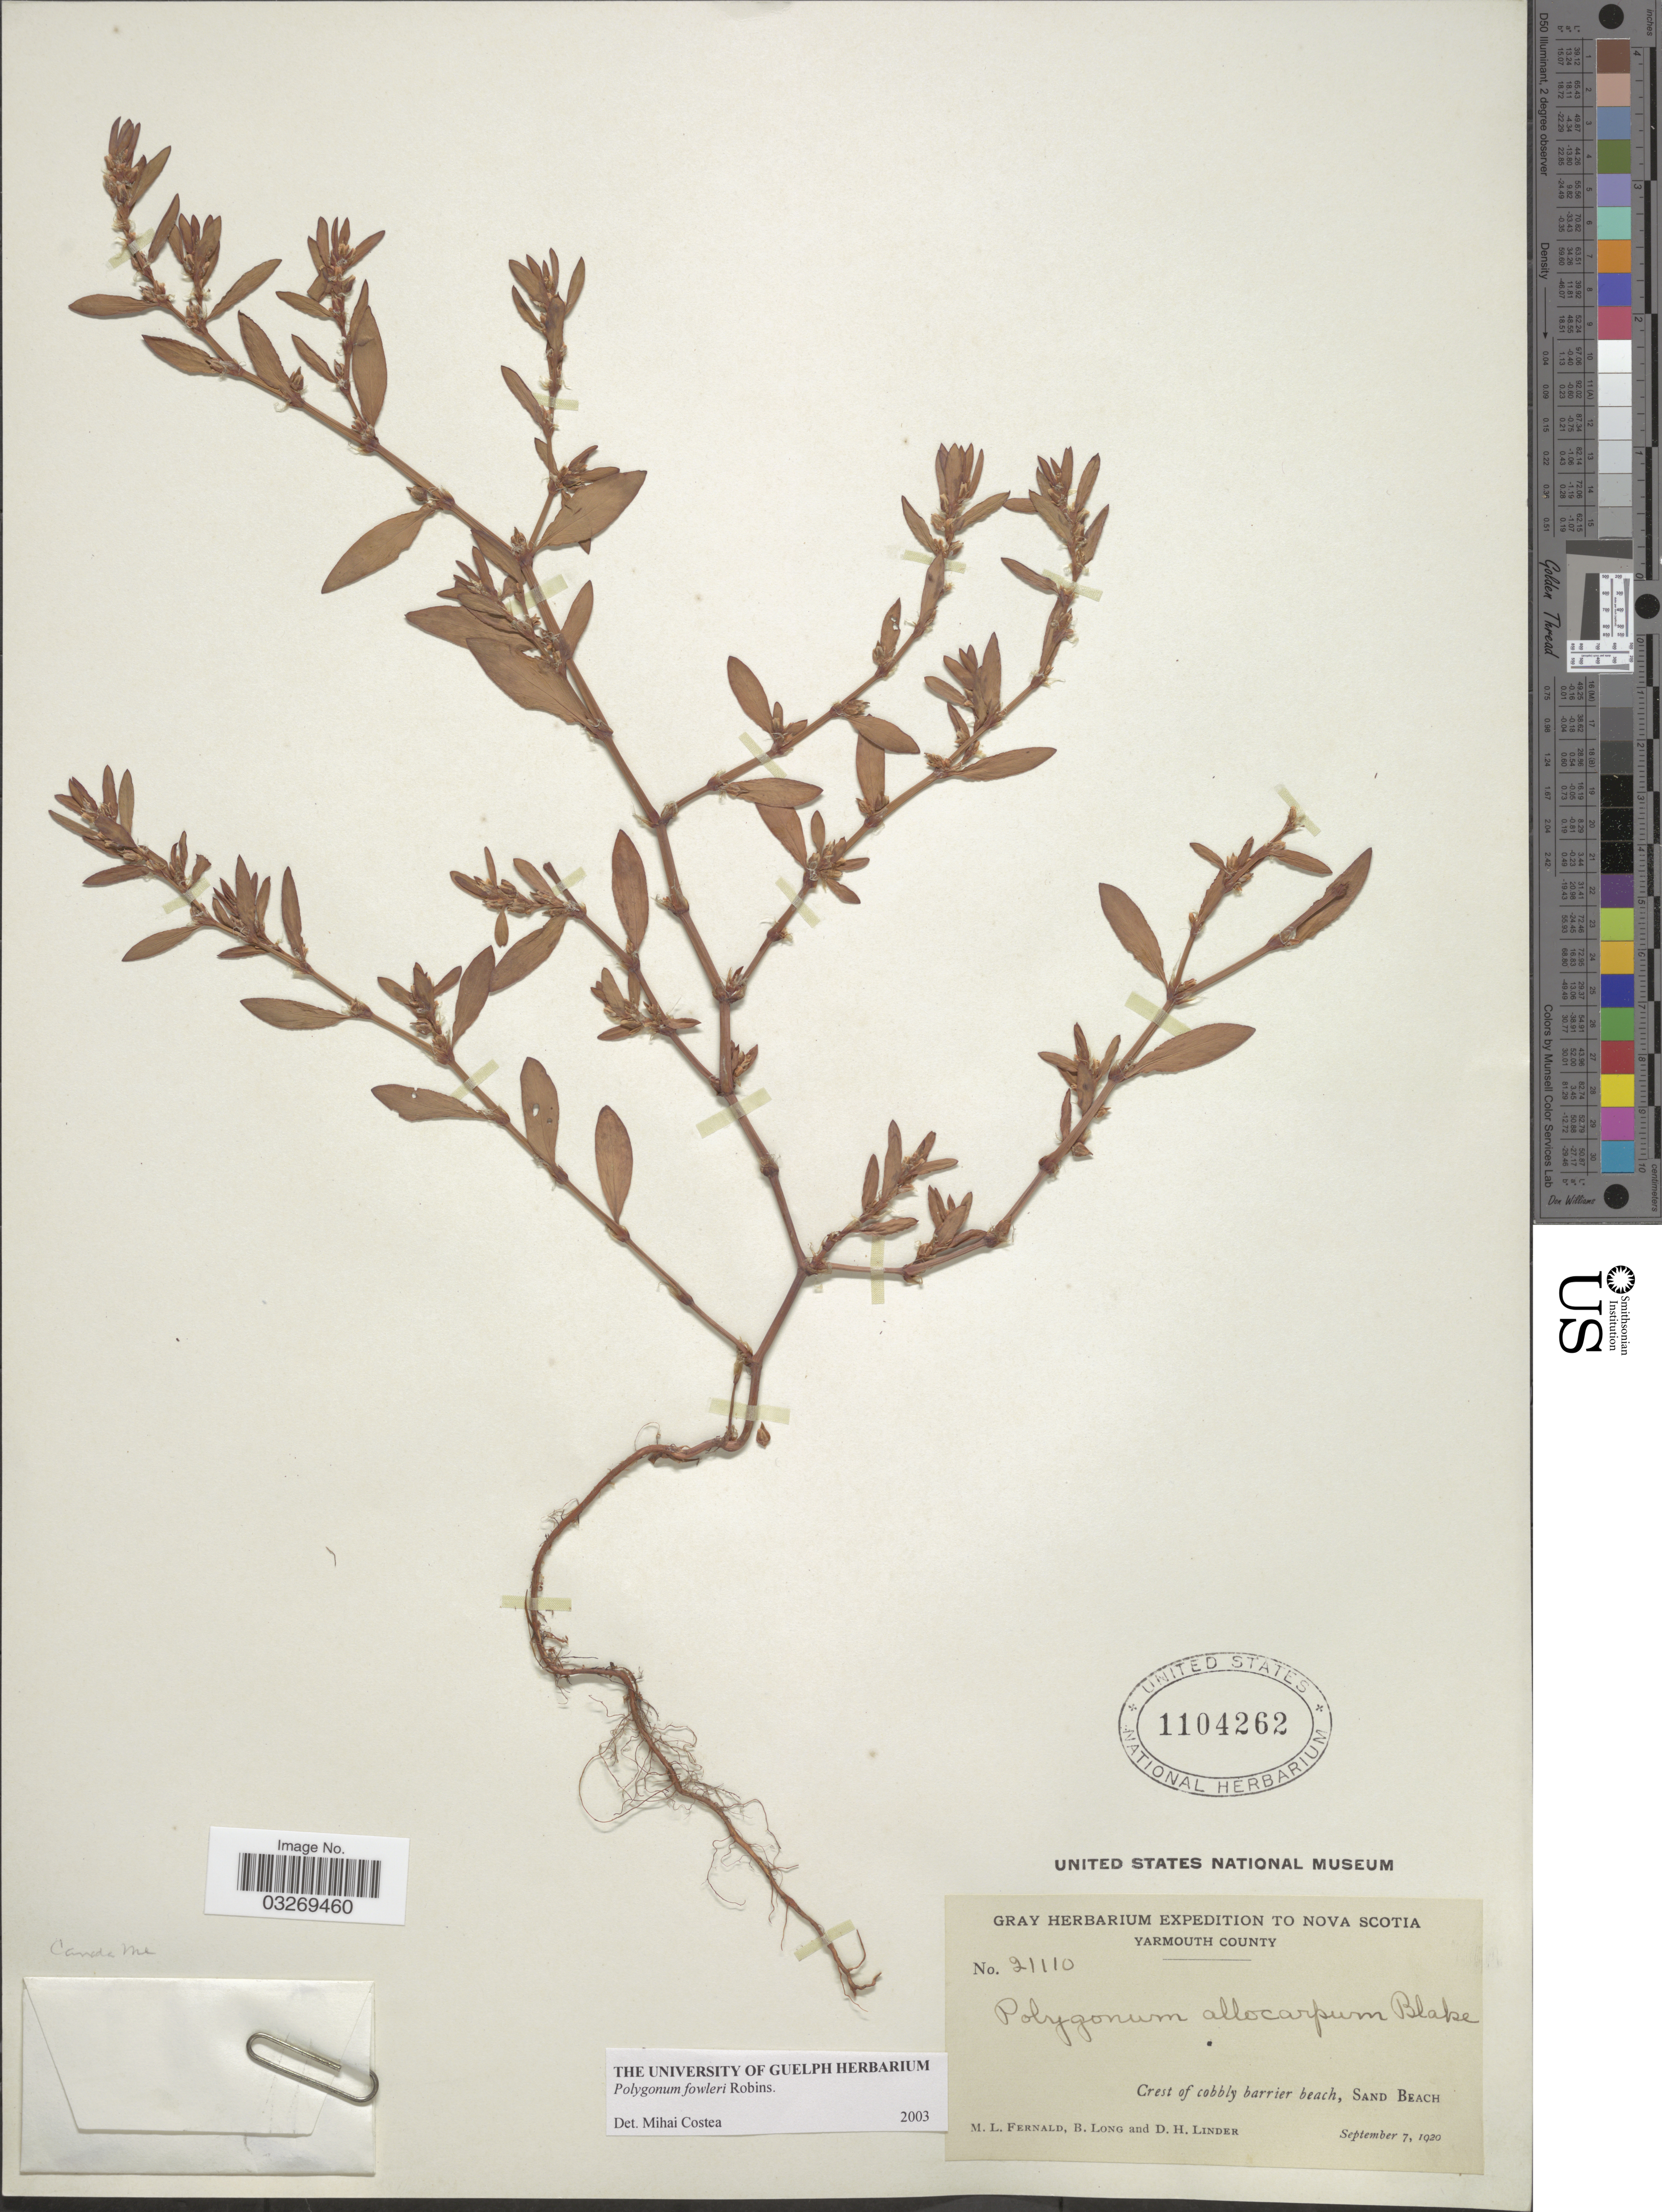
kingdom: Plantae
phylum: Tracheophyta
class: Magnoliopsida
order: Caryophyllales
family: Polygonaceae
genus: Polygonum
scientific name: Polygonum fowleri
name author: B.L. Rob.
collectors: M. L. Fernald, B. Long & D. Linder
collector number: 21110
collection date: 1920-09-07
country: Canada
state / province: Nova Scotia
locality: Yarmouth County, Crest of cobbly barrier beach, Sand Beach.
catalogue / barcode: US 1104262